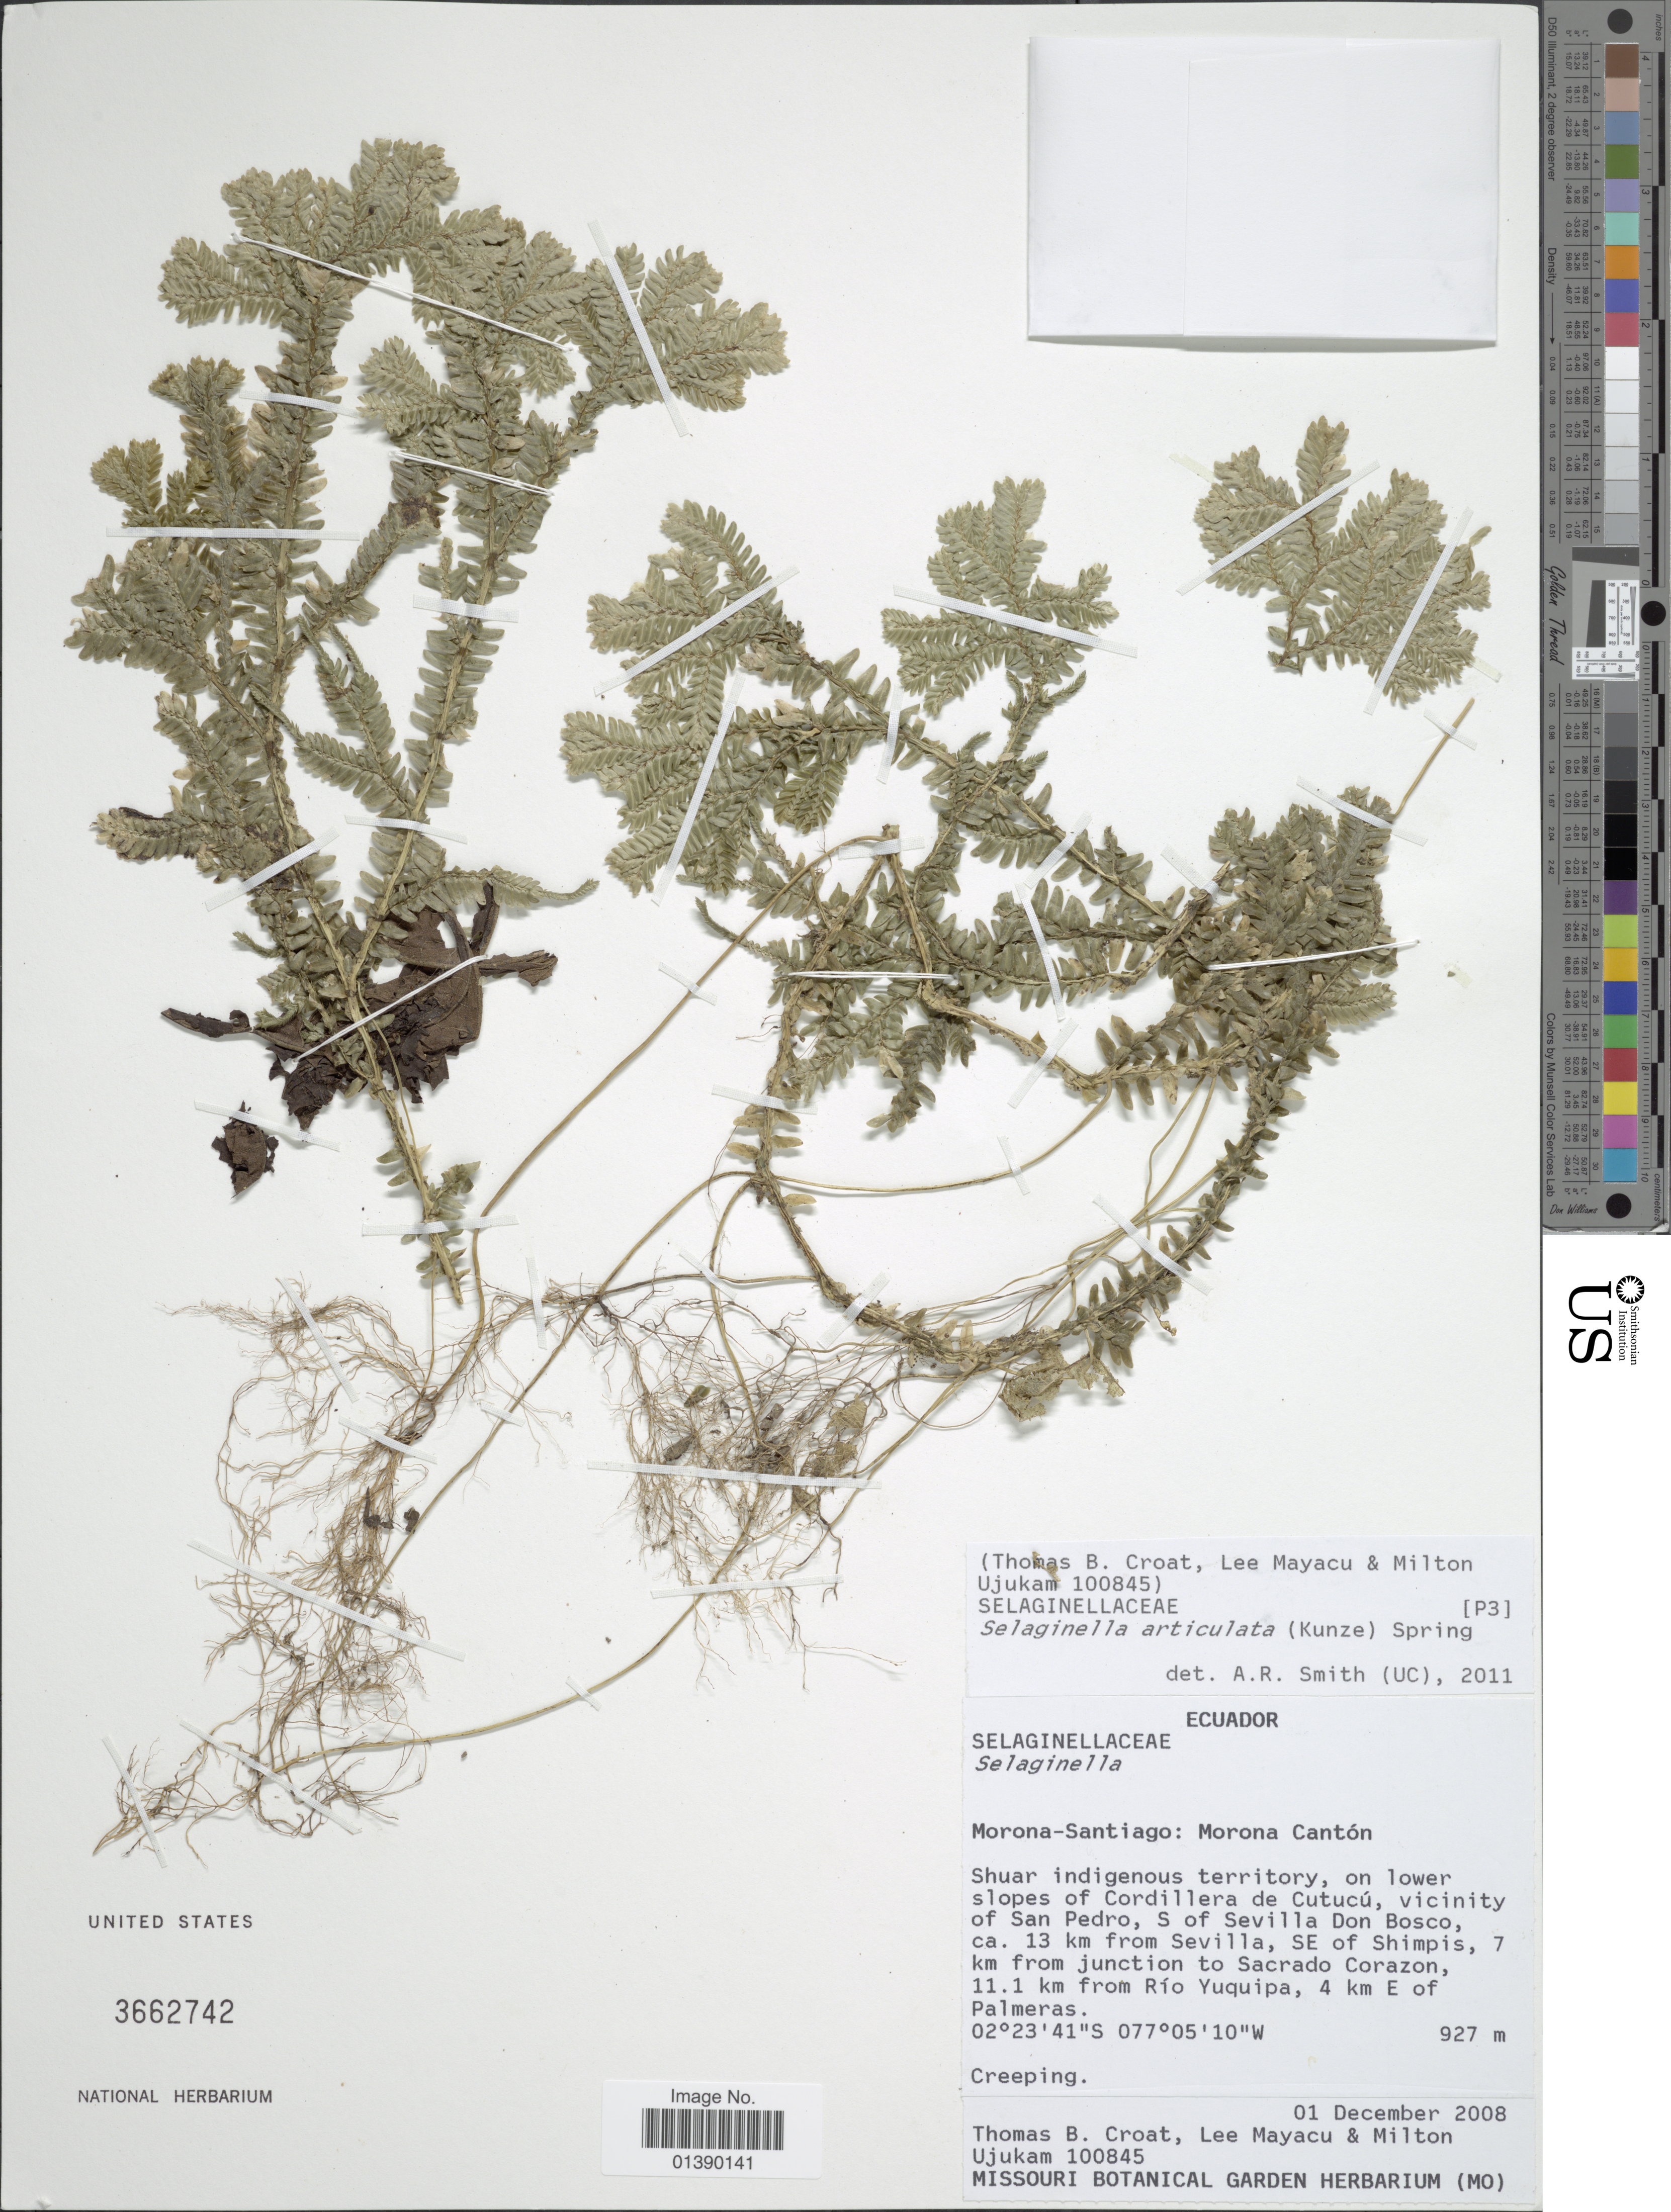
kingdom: Plantae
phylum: Tracheophyta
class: Lycopodiopsida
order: Selaginellales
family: Selaginellaceae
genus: Selaginella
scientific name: Selaginella articulata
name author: (Kunze) Spring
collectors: T. B. Croat, Mayacu Lee & Ujukam Milton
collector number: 100845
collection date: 2008-12-01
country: Ecuador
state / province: Morona-Santiago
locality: Morona Cantón, on lower slopes of Cordillera de Cutucú, vicinity of San Pedro,S of Sevilla Don Bosco, ca 13 km from Sevilla, SE of Shimpis, 7 km from junction to Sacrado Corazo, 11.1 km from Río Yuquipa, 4 km E of Palmeras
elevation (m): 927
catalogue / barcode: US 3662742